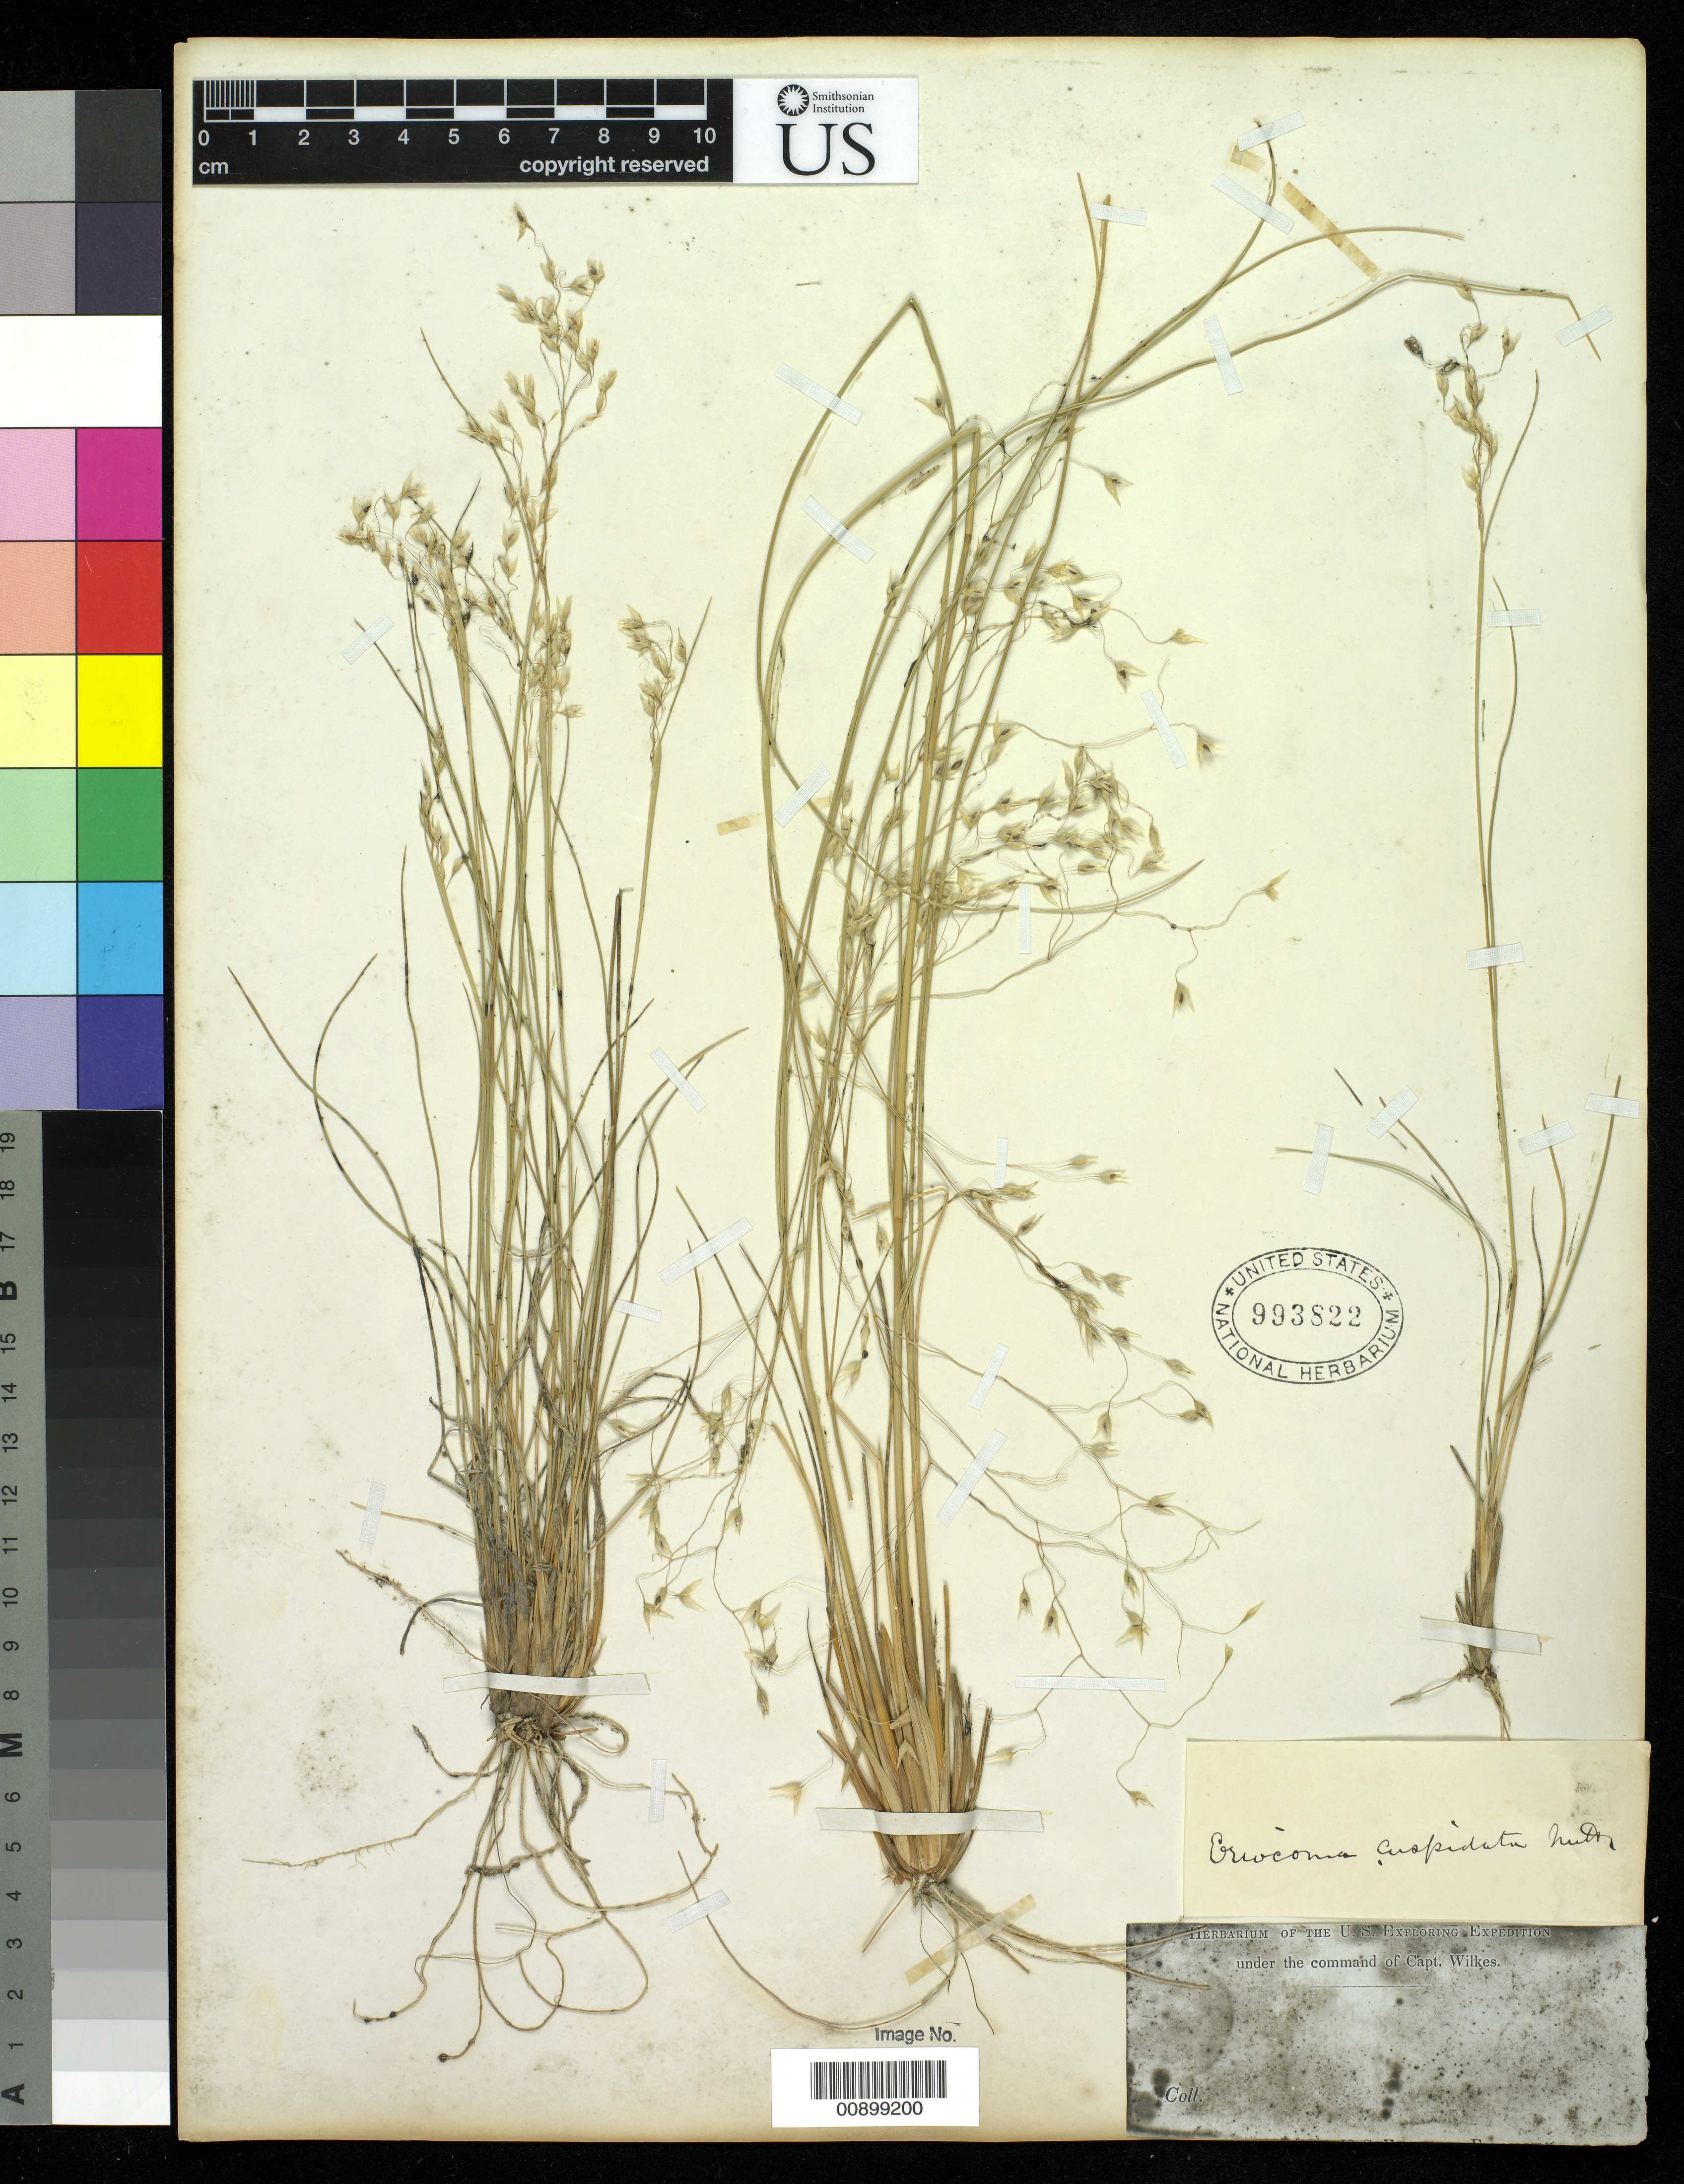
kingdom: Plantae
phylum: Tracheophyta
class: Liliopsida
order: Poales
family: Poaceae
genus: Eriocoma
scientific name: Eriocoma hymenoides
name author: (Roem. & Schult.) Rydb.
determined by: Poaceae Reorganization Project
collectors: Wilkes Explor. Exped.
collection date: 1838/1842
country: United States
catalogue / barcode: US 993822